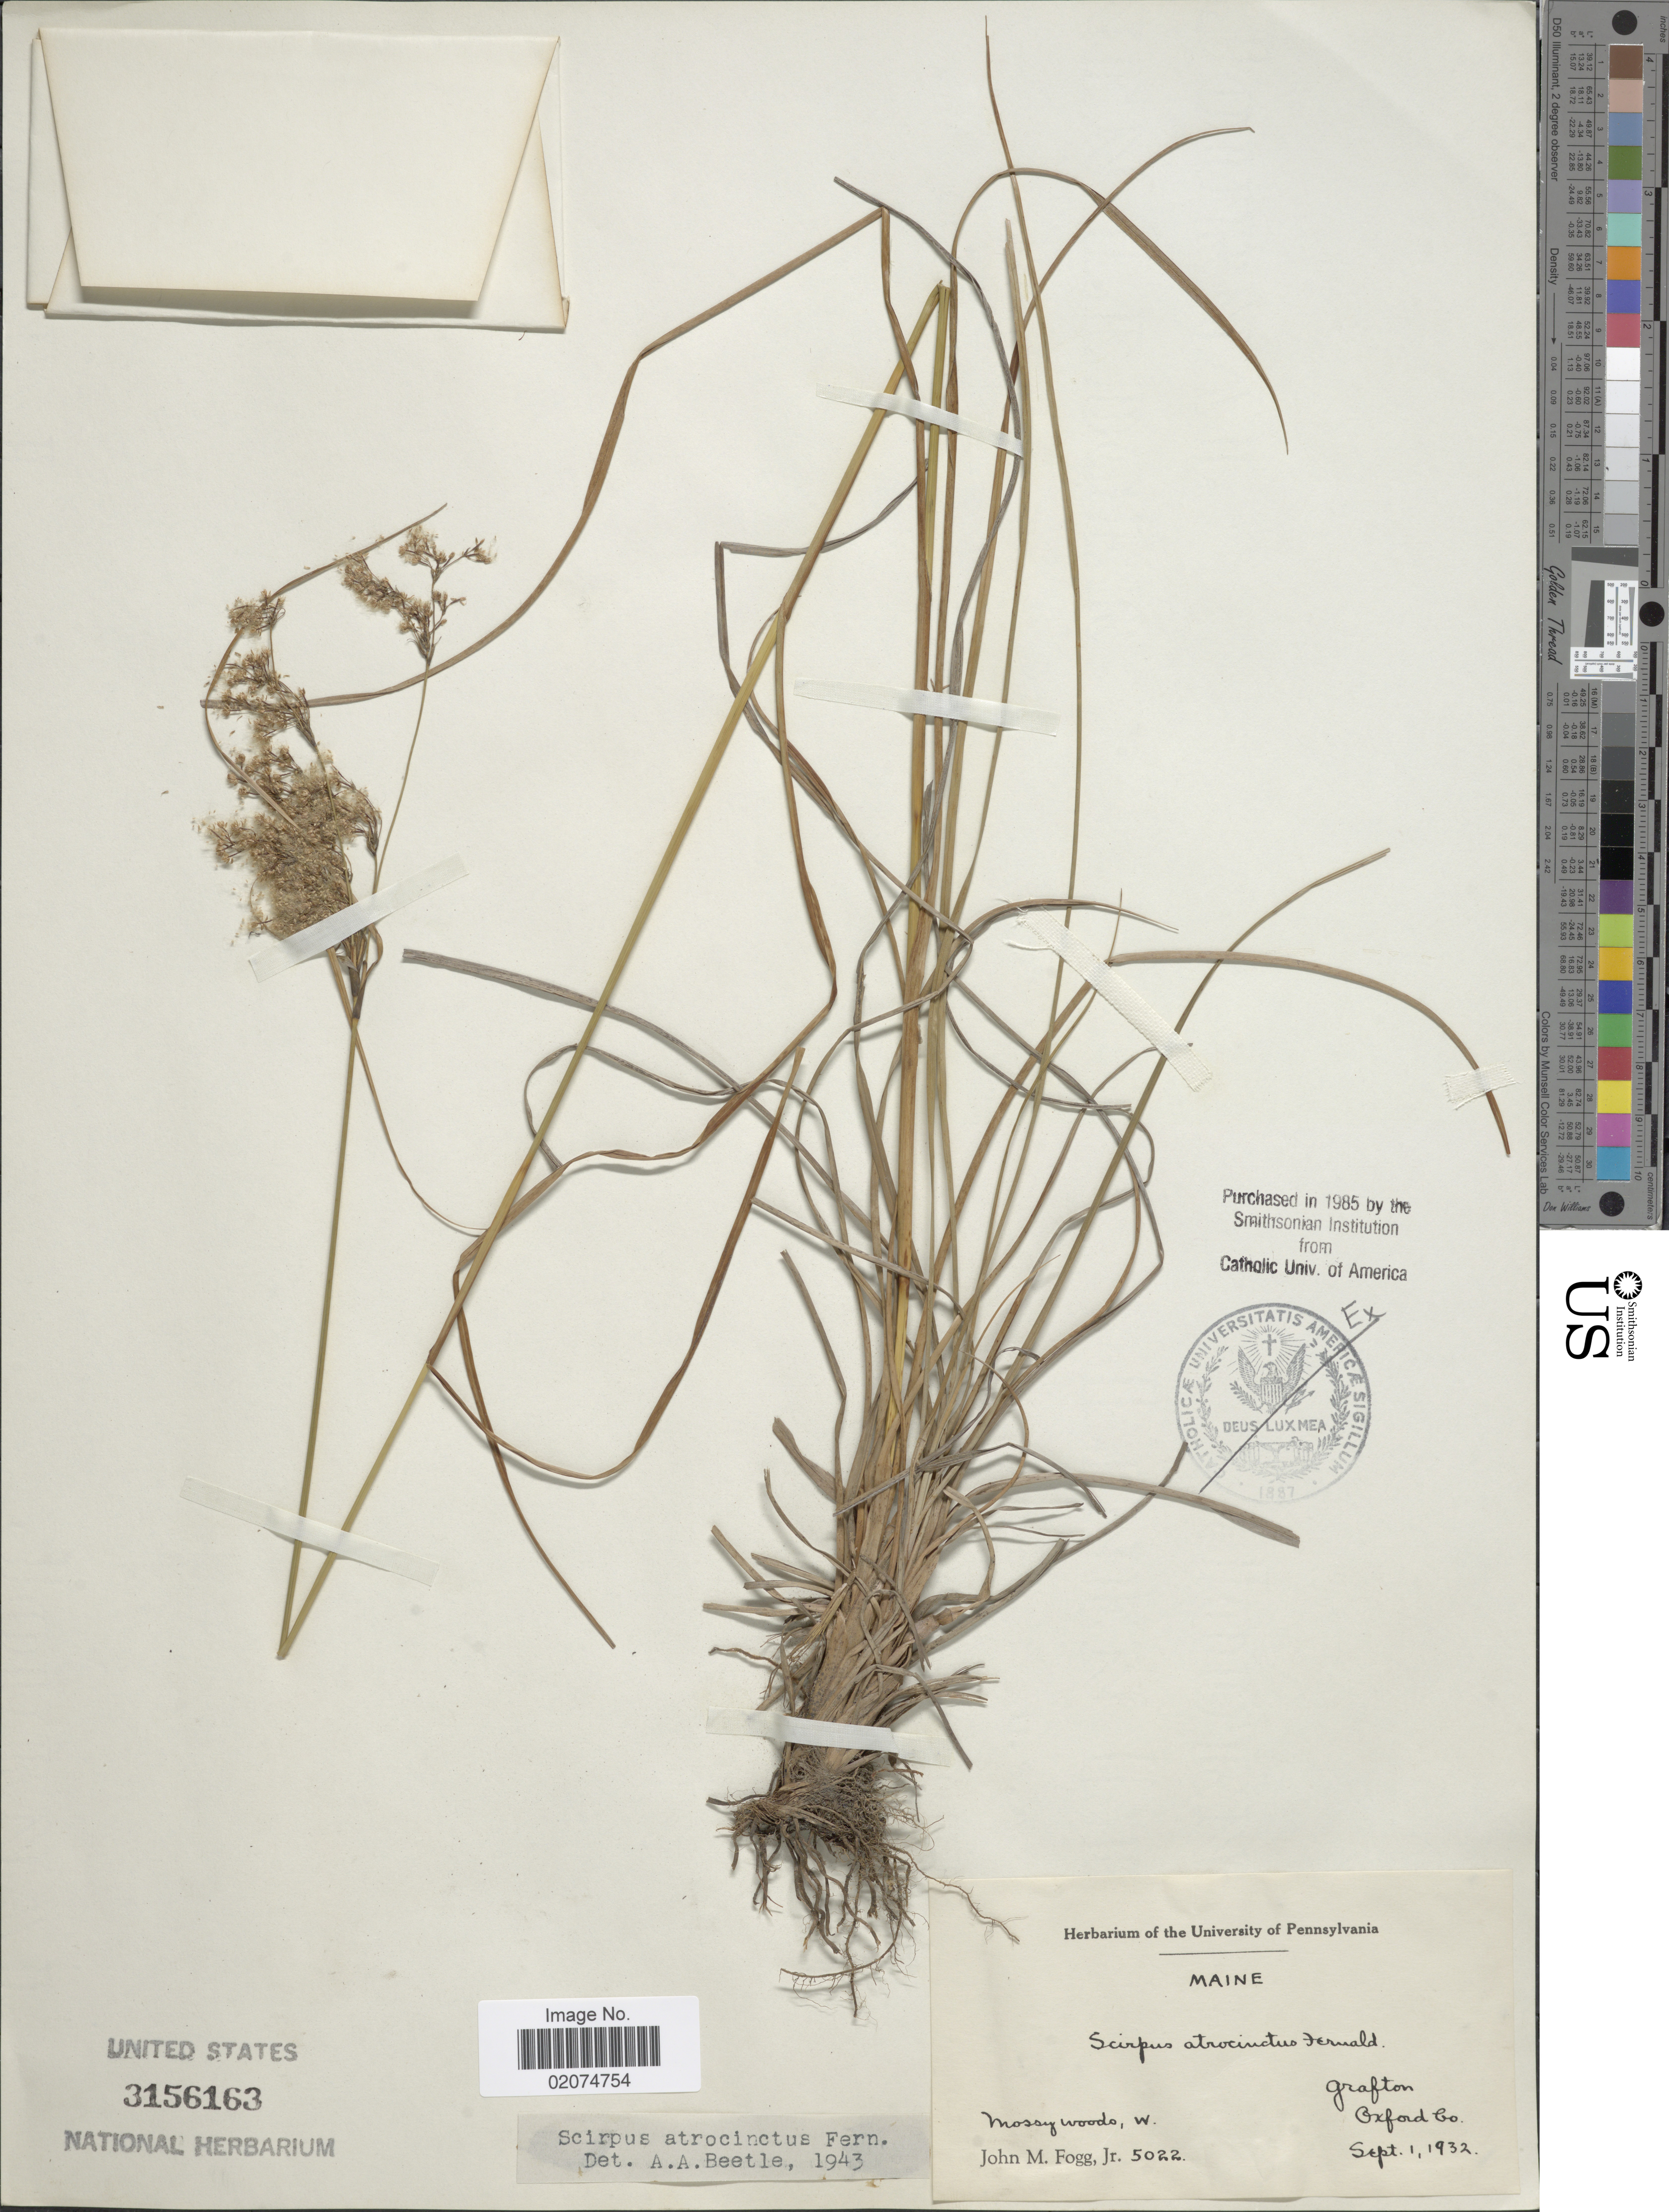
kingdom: Plantae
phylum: Tracheophyta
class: Liliopsida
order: Poales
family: Cyperaceae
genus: Scirpus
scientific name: Scirpus atrocinctus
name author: Fernald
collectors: J. Fogg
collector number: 5022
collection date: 1932-09-01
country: United States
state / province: Maine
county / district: Oxford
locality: Grafton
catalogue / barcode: US 3156163